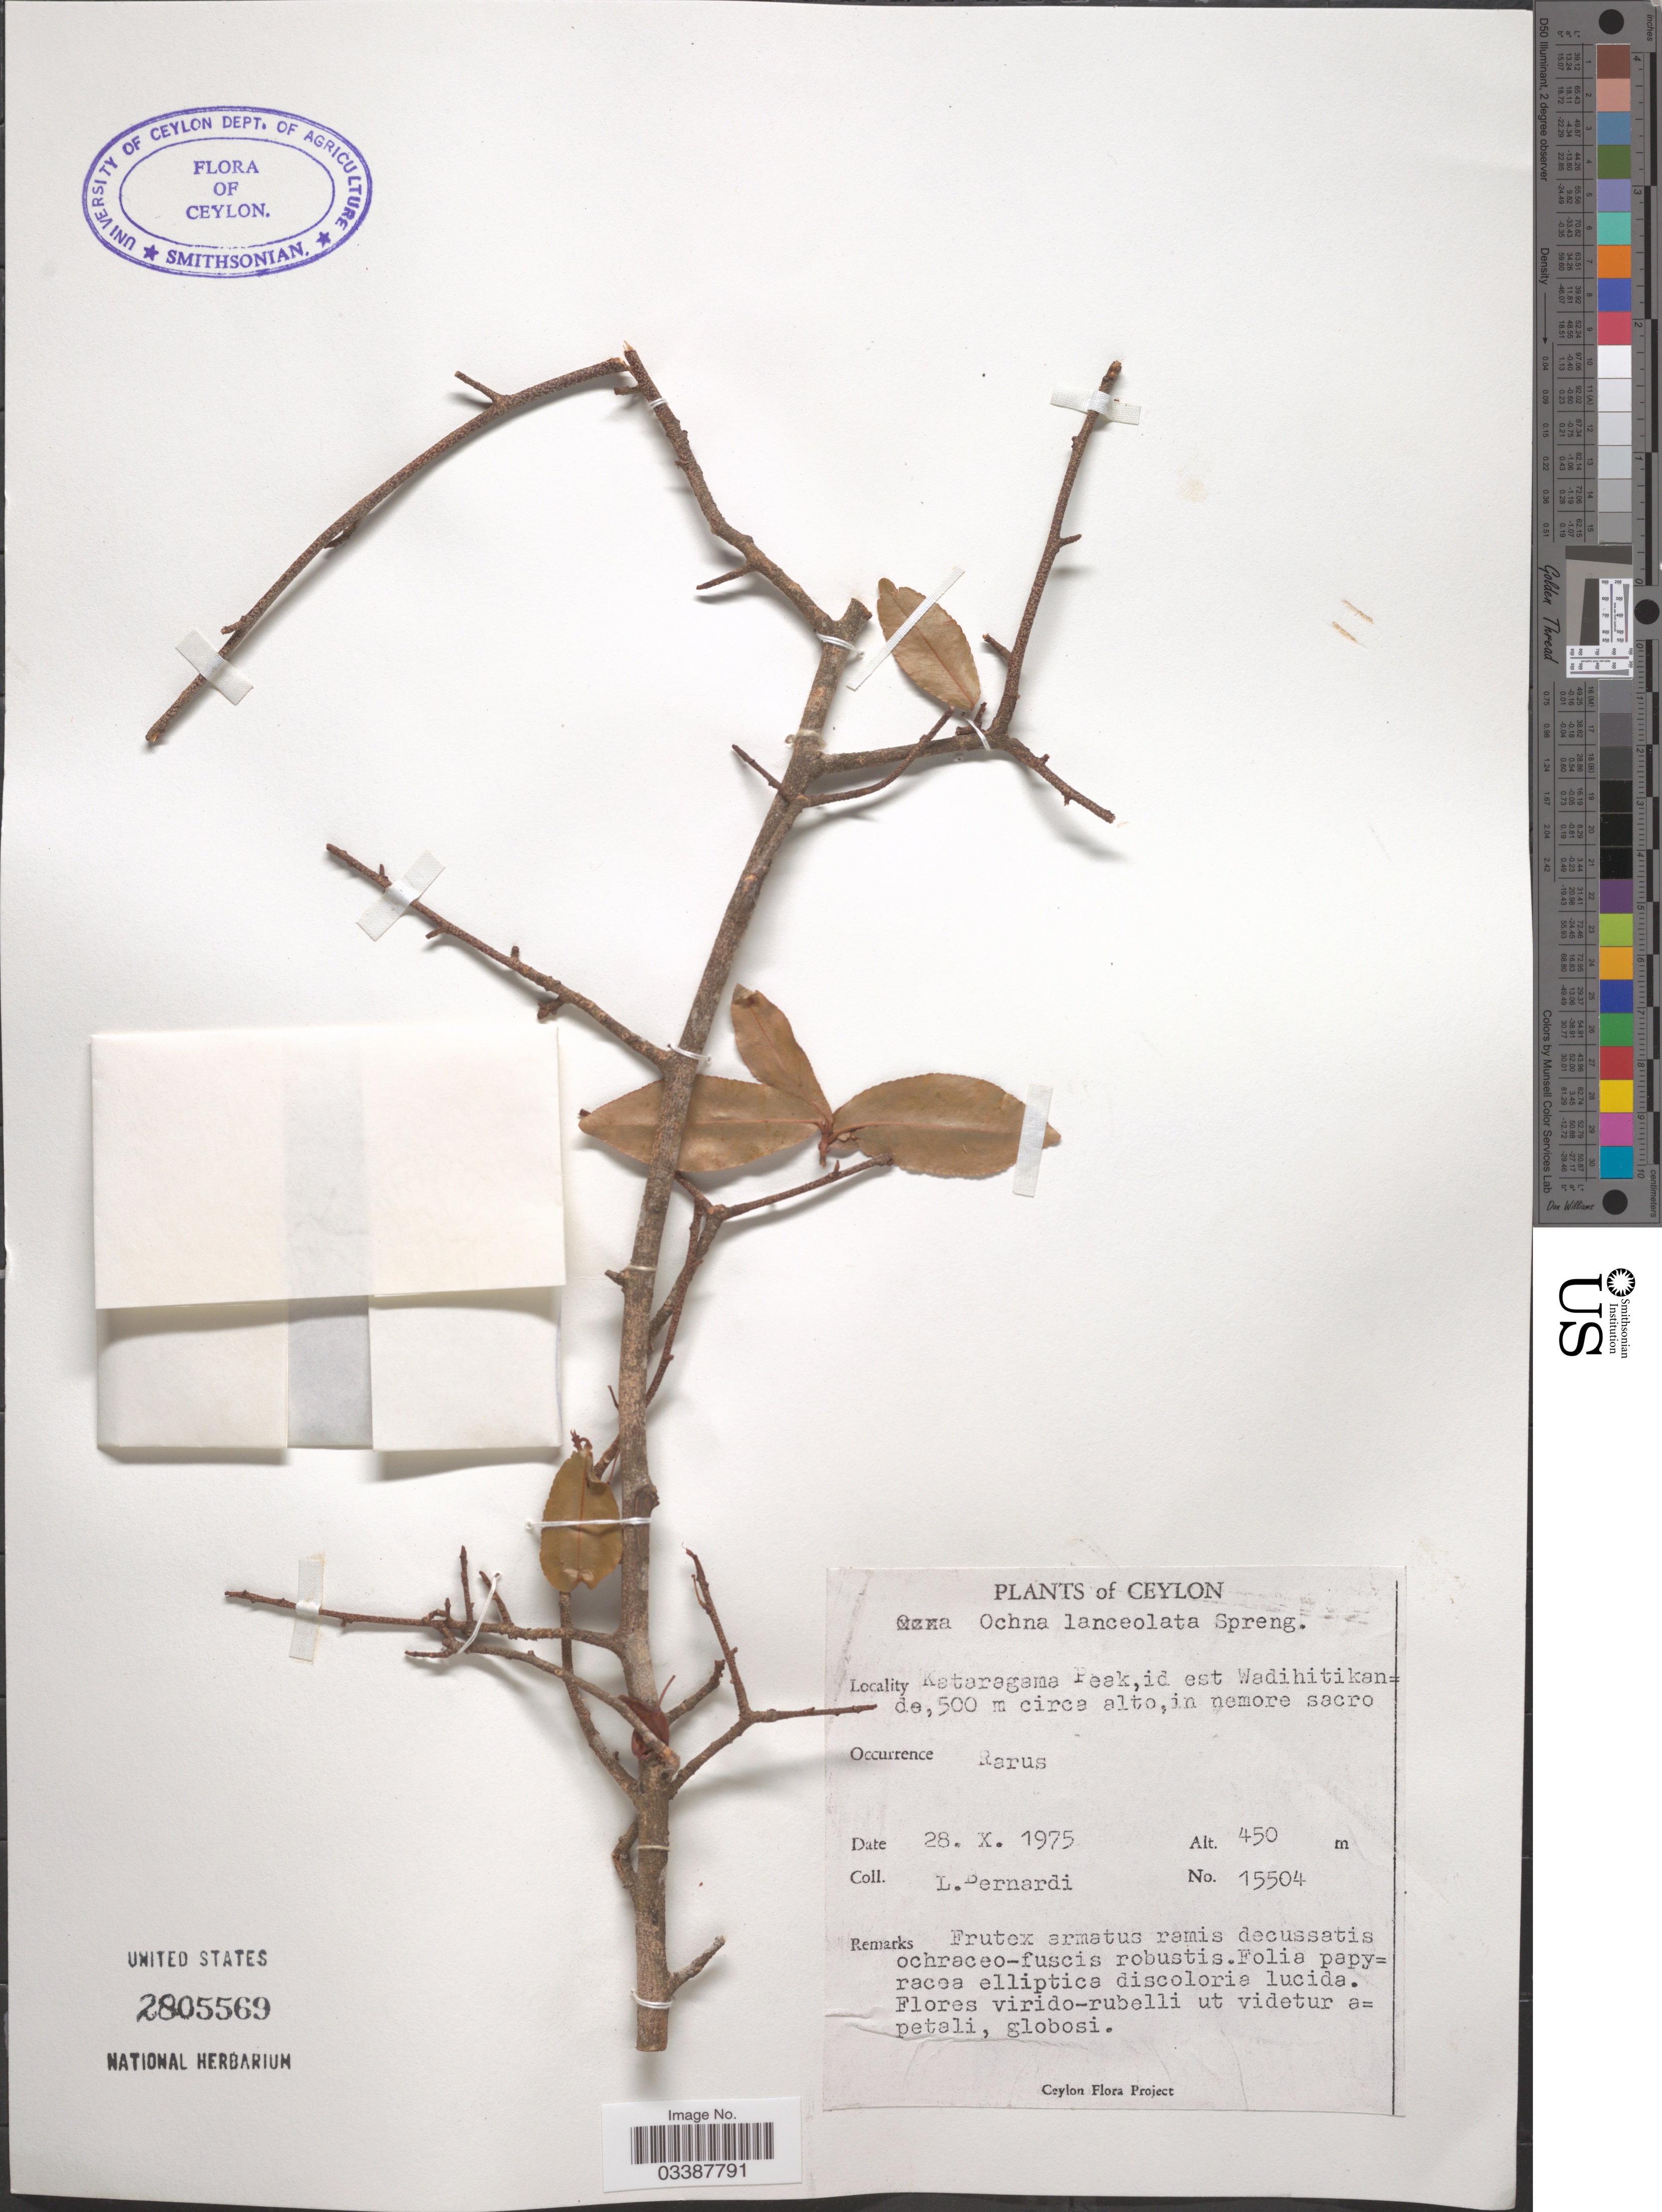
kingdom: Plantae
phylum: Tracheophyta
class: Magnoliopsida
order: Malpighiales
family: Ochnaceae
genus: Ochna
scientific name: Ochna lanceolata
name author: Spreng.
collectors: L. Bernardi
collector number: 15504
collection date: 1975-10-28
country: Sri Lanka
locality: Ceylon. Kataragama Peak, id est Wadihitikande. 500 m circa alto, in nemore sacro [unsure placement]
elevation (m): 450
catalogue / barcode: US 2805569